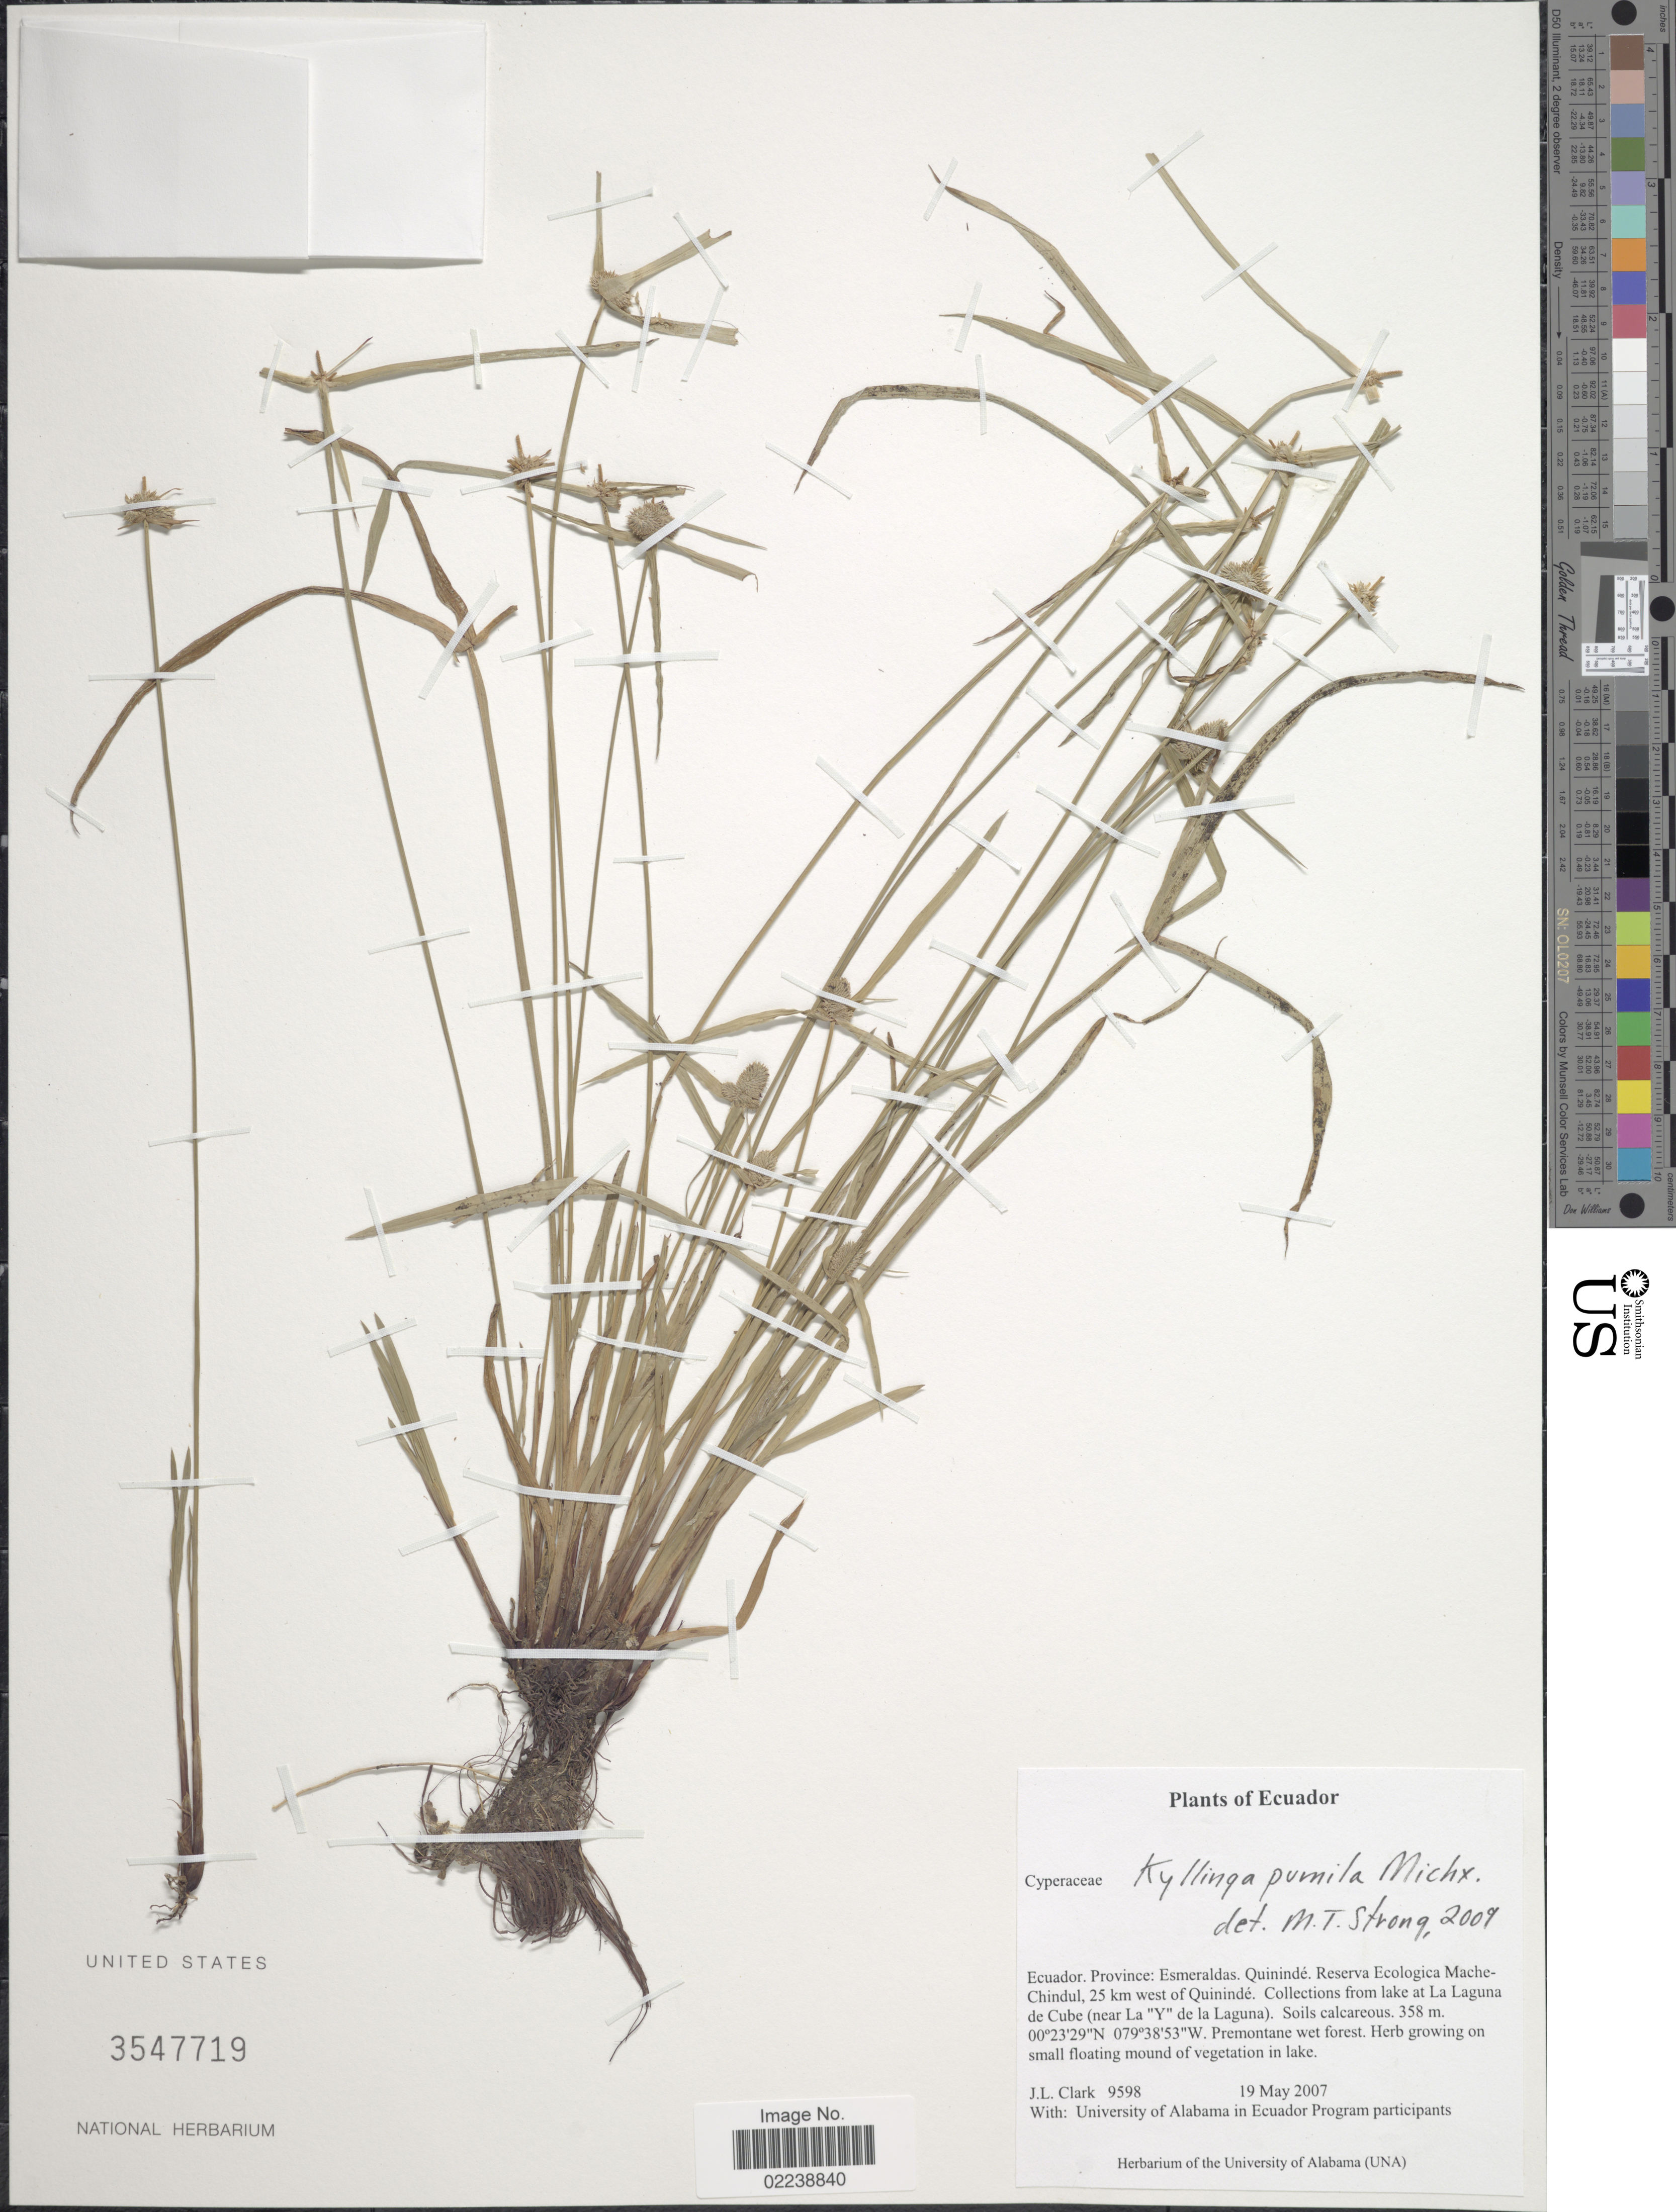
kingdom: Plantae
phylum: Tracheophyta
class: Liliopsida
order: Poales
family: Cyperaceae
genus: Cyperus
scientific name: Cyperus hortensis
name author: (Salzm. ex Steud.) Dorr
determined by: Strong, Mark T., (BOT), Smithsonian Institution - National Museum of Natural History (UNITED STATES)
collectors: J. L. Clark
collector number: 9598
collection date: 2007-05-19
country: Ecuador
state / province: Esmeraldas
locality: Quininde: Reserva Ecologica Mache-Chindul, 25 km west of Quininde. Collections from lake at La Laguna de Cube (near La "Y" de la Laguna)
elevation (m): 358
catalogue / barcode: US 3547719